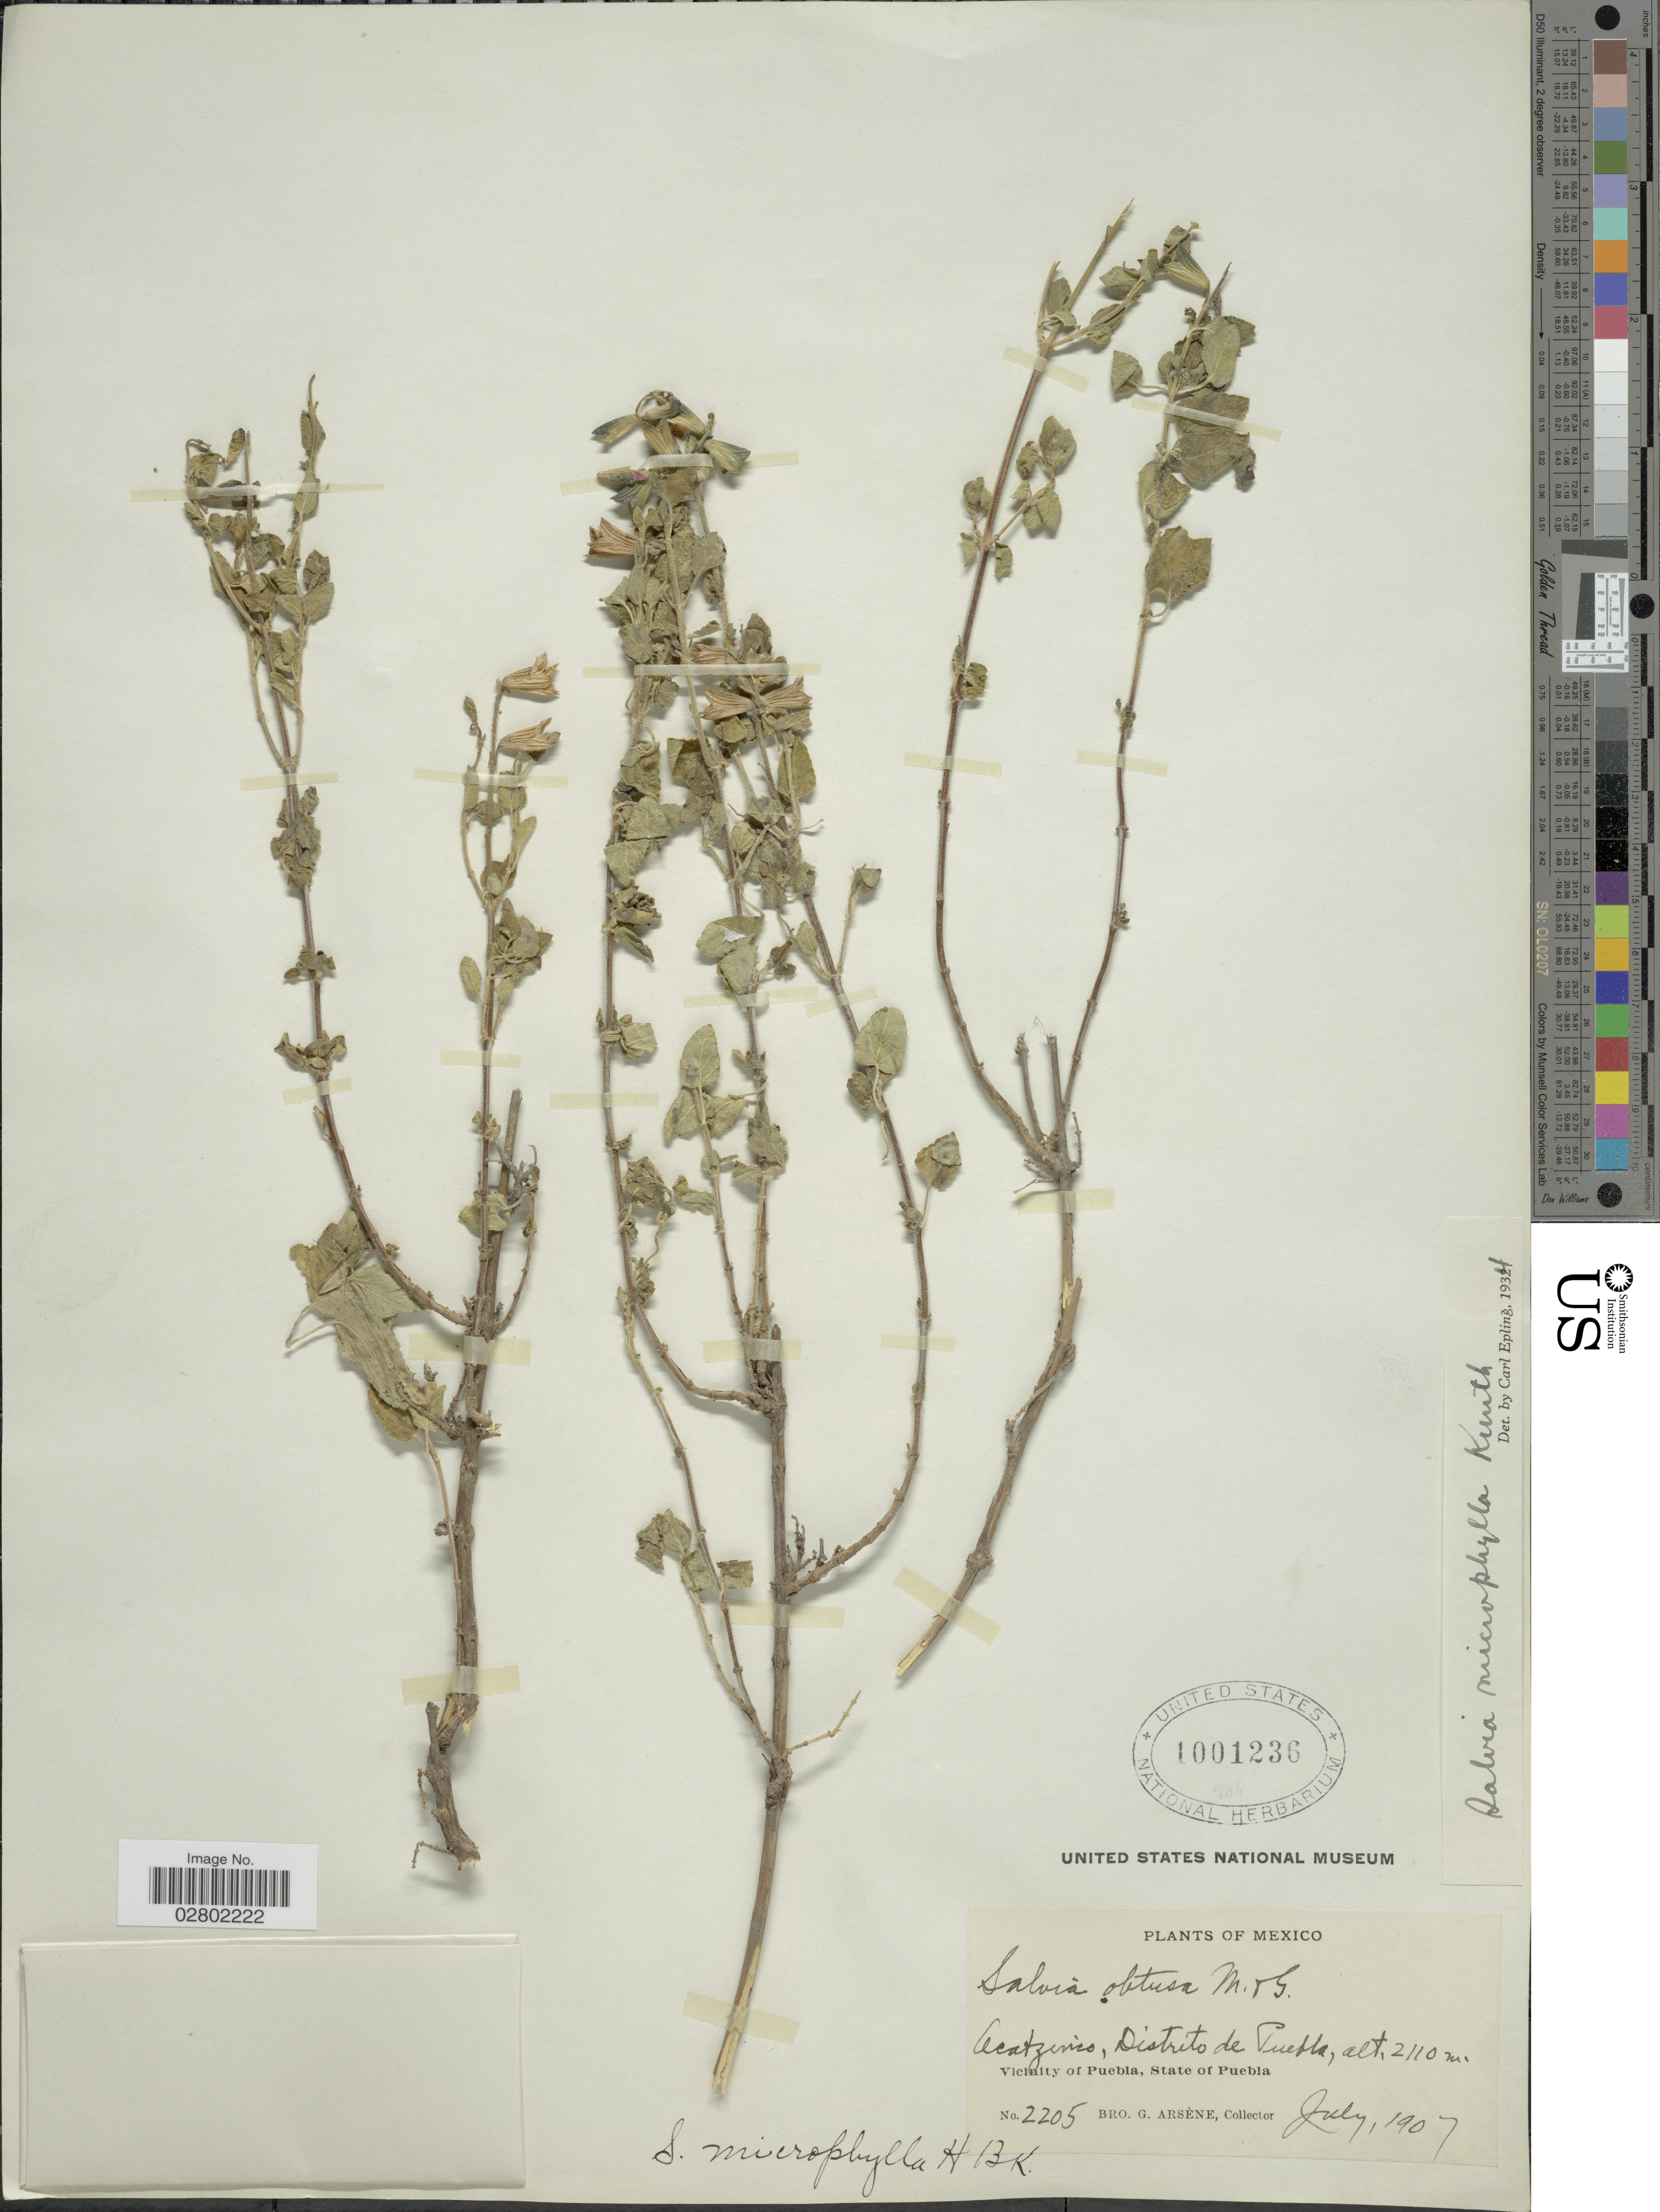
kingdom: Plantae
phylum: Tracheophyta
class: Magnoliopsida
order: Lamiales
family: Lamiaceae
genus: Salvia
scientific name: Salvia microphylla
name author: Kunth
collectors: Bro. G. Arsène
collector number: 2205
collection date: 1907-07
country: Mexico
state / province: Puebla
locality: Acatzinco, Distrito de Puebla, Vicinity of Puebla.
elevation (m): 2110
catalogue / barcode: US 1001236